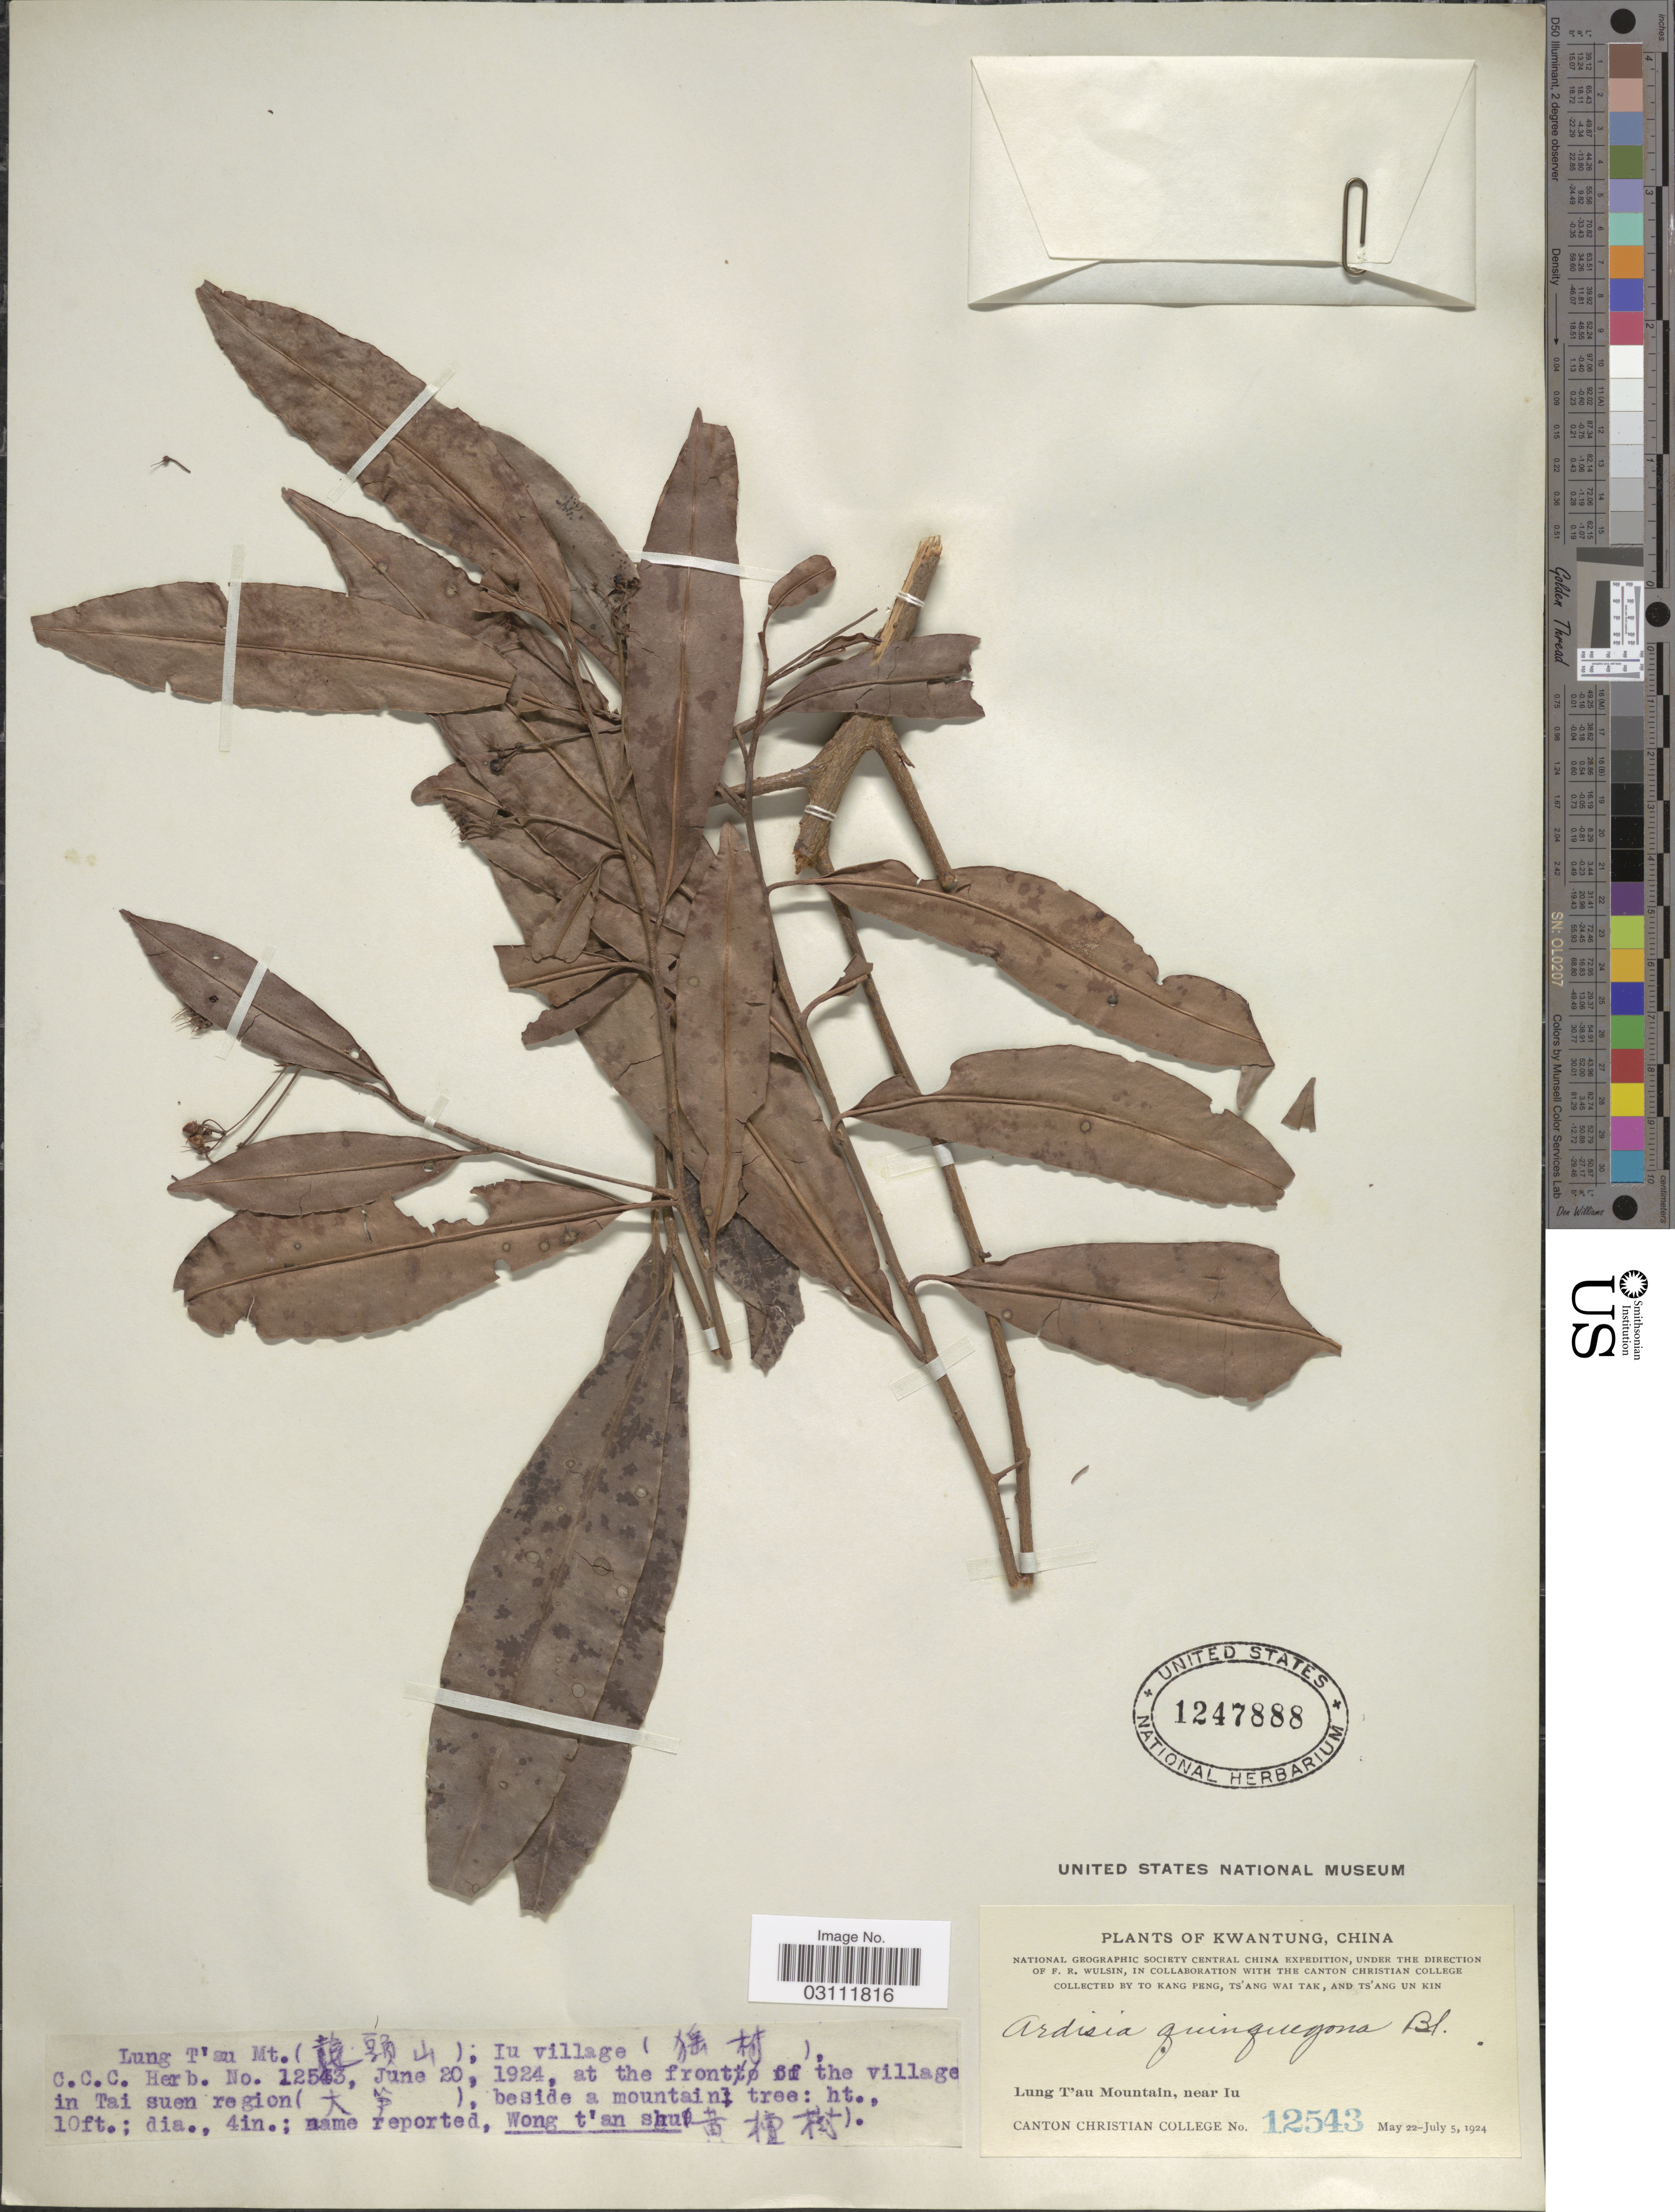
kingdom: Plantae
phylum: Tracheophyta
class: Magnoliopsida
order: Ericales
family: Primulaceae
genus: Ardisia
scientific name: Ardisia quinquegona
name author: Blume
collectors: T. K. Peng, W. T. Tsang & Ts' Ang Un Kin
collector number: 12543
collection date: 1924-06-20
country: China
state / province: Guangdong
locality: Kwangtung. Lung T'au Mt. Iu village. Lung T'au Mountain, near Iu.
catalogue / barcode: US 1247888